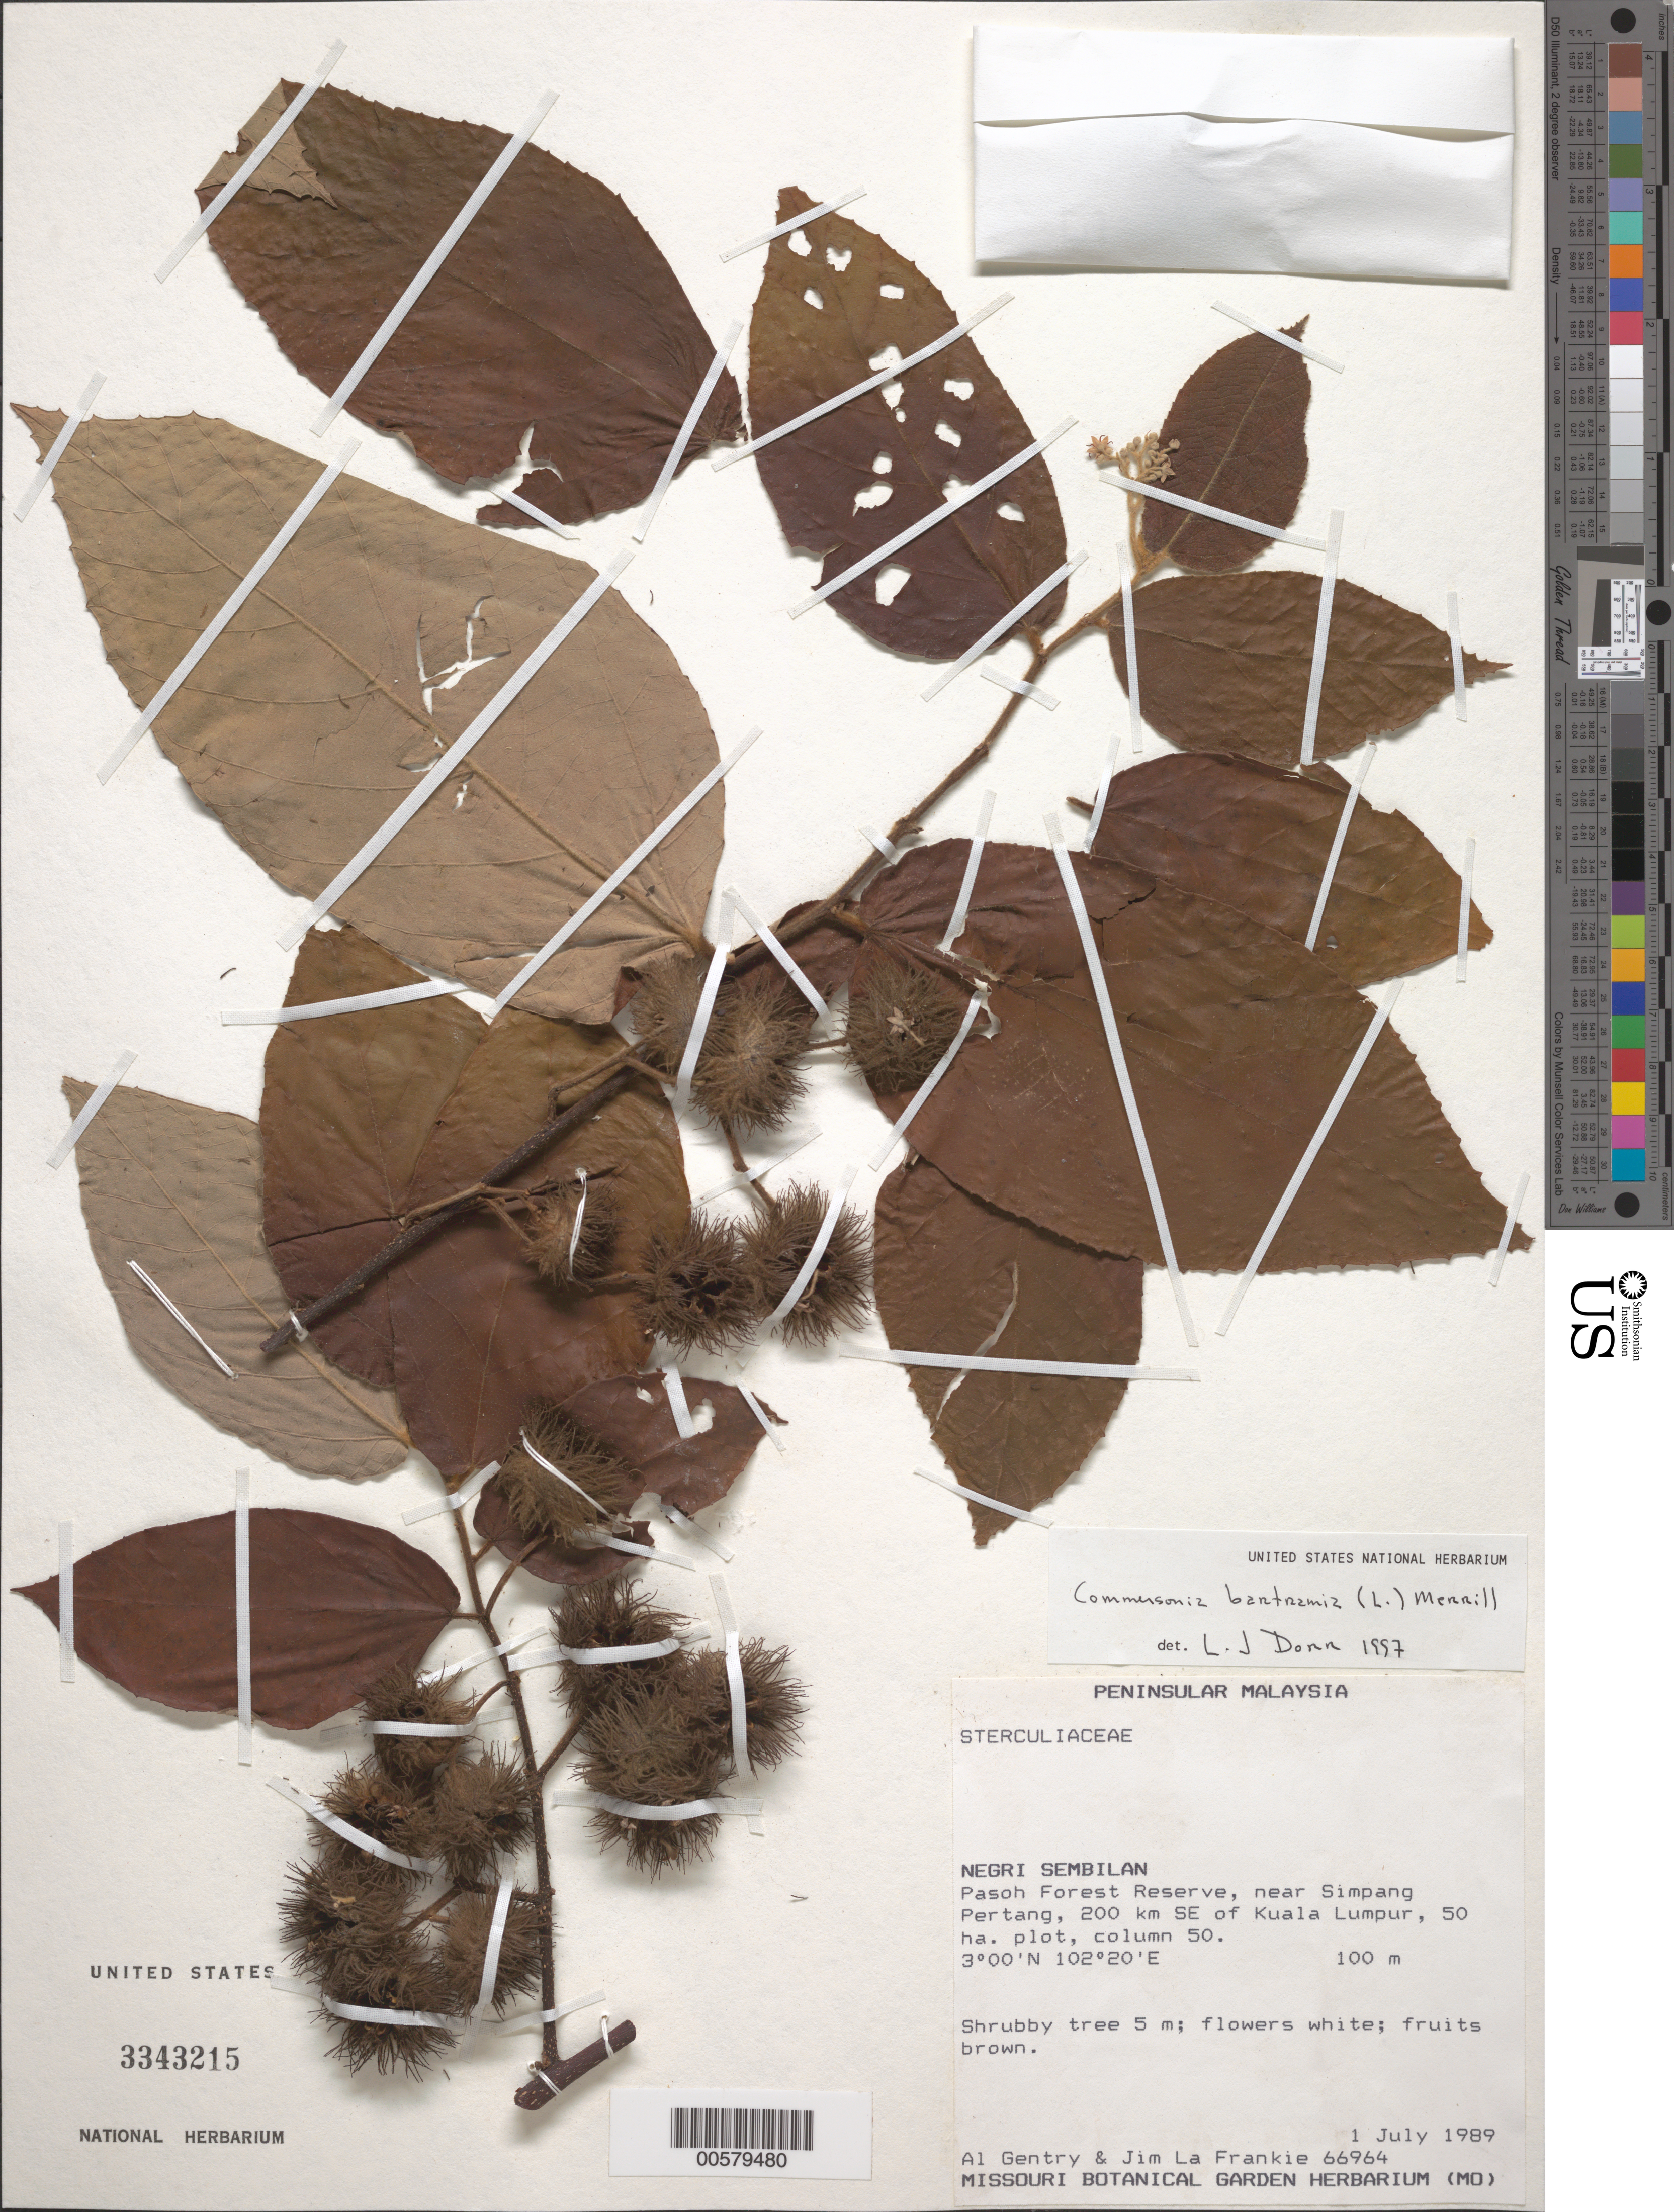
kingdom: Plantae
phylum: Tracheophyta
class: Magnoliopsida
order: Malvales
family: Malvaceae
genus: Commersonia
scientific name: Commersonia bartramia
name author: (L.) Merr.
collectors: A. H. Gentry & J. La Frankie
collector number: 66964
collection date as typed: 01 Jul 1989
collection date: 1989-07-01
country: Malaysia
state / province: Negeri Sembilan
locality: Pasoh Forest Reserve, near Simpang Pertang, 200 km SE of Kuala Lumpur [Malay Peninsula]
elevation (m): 100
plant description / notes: US, MO-2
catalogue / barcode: US 3343215